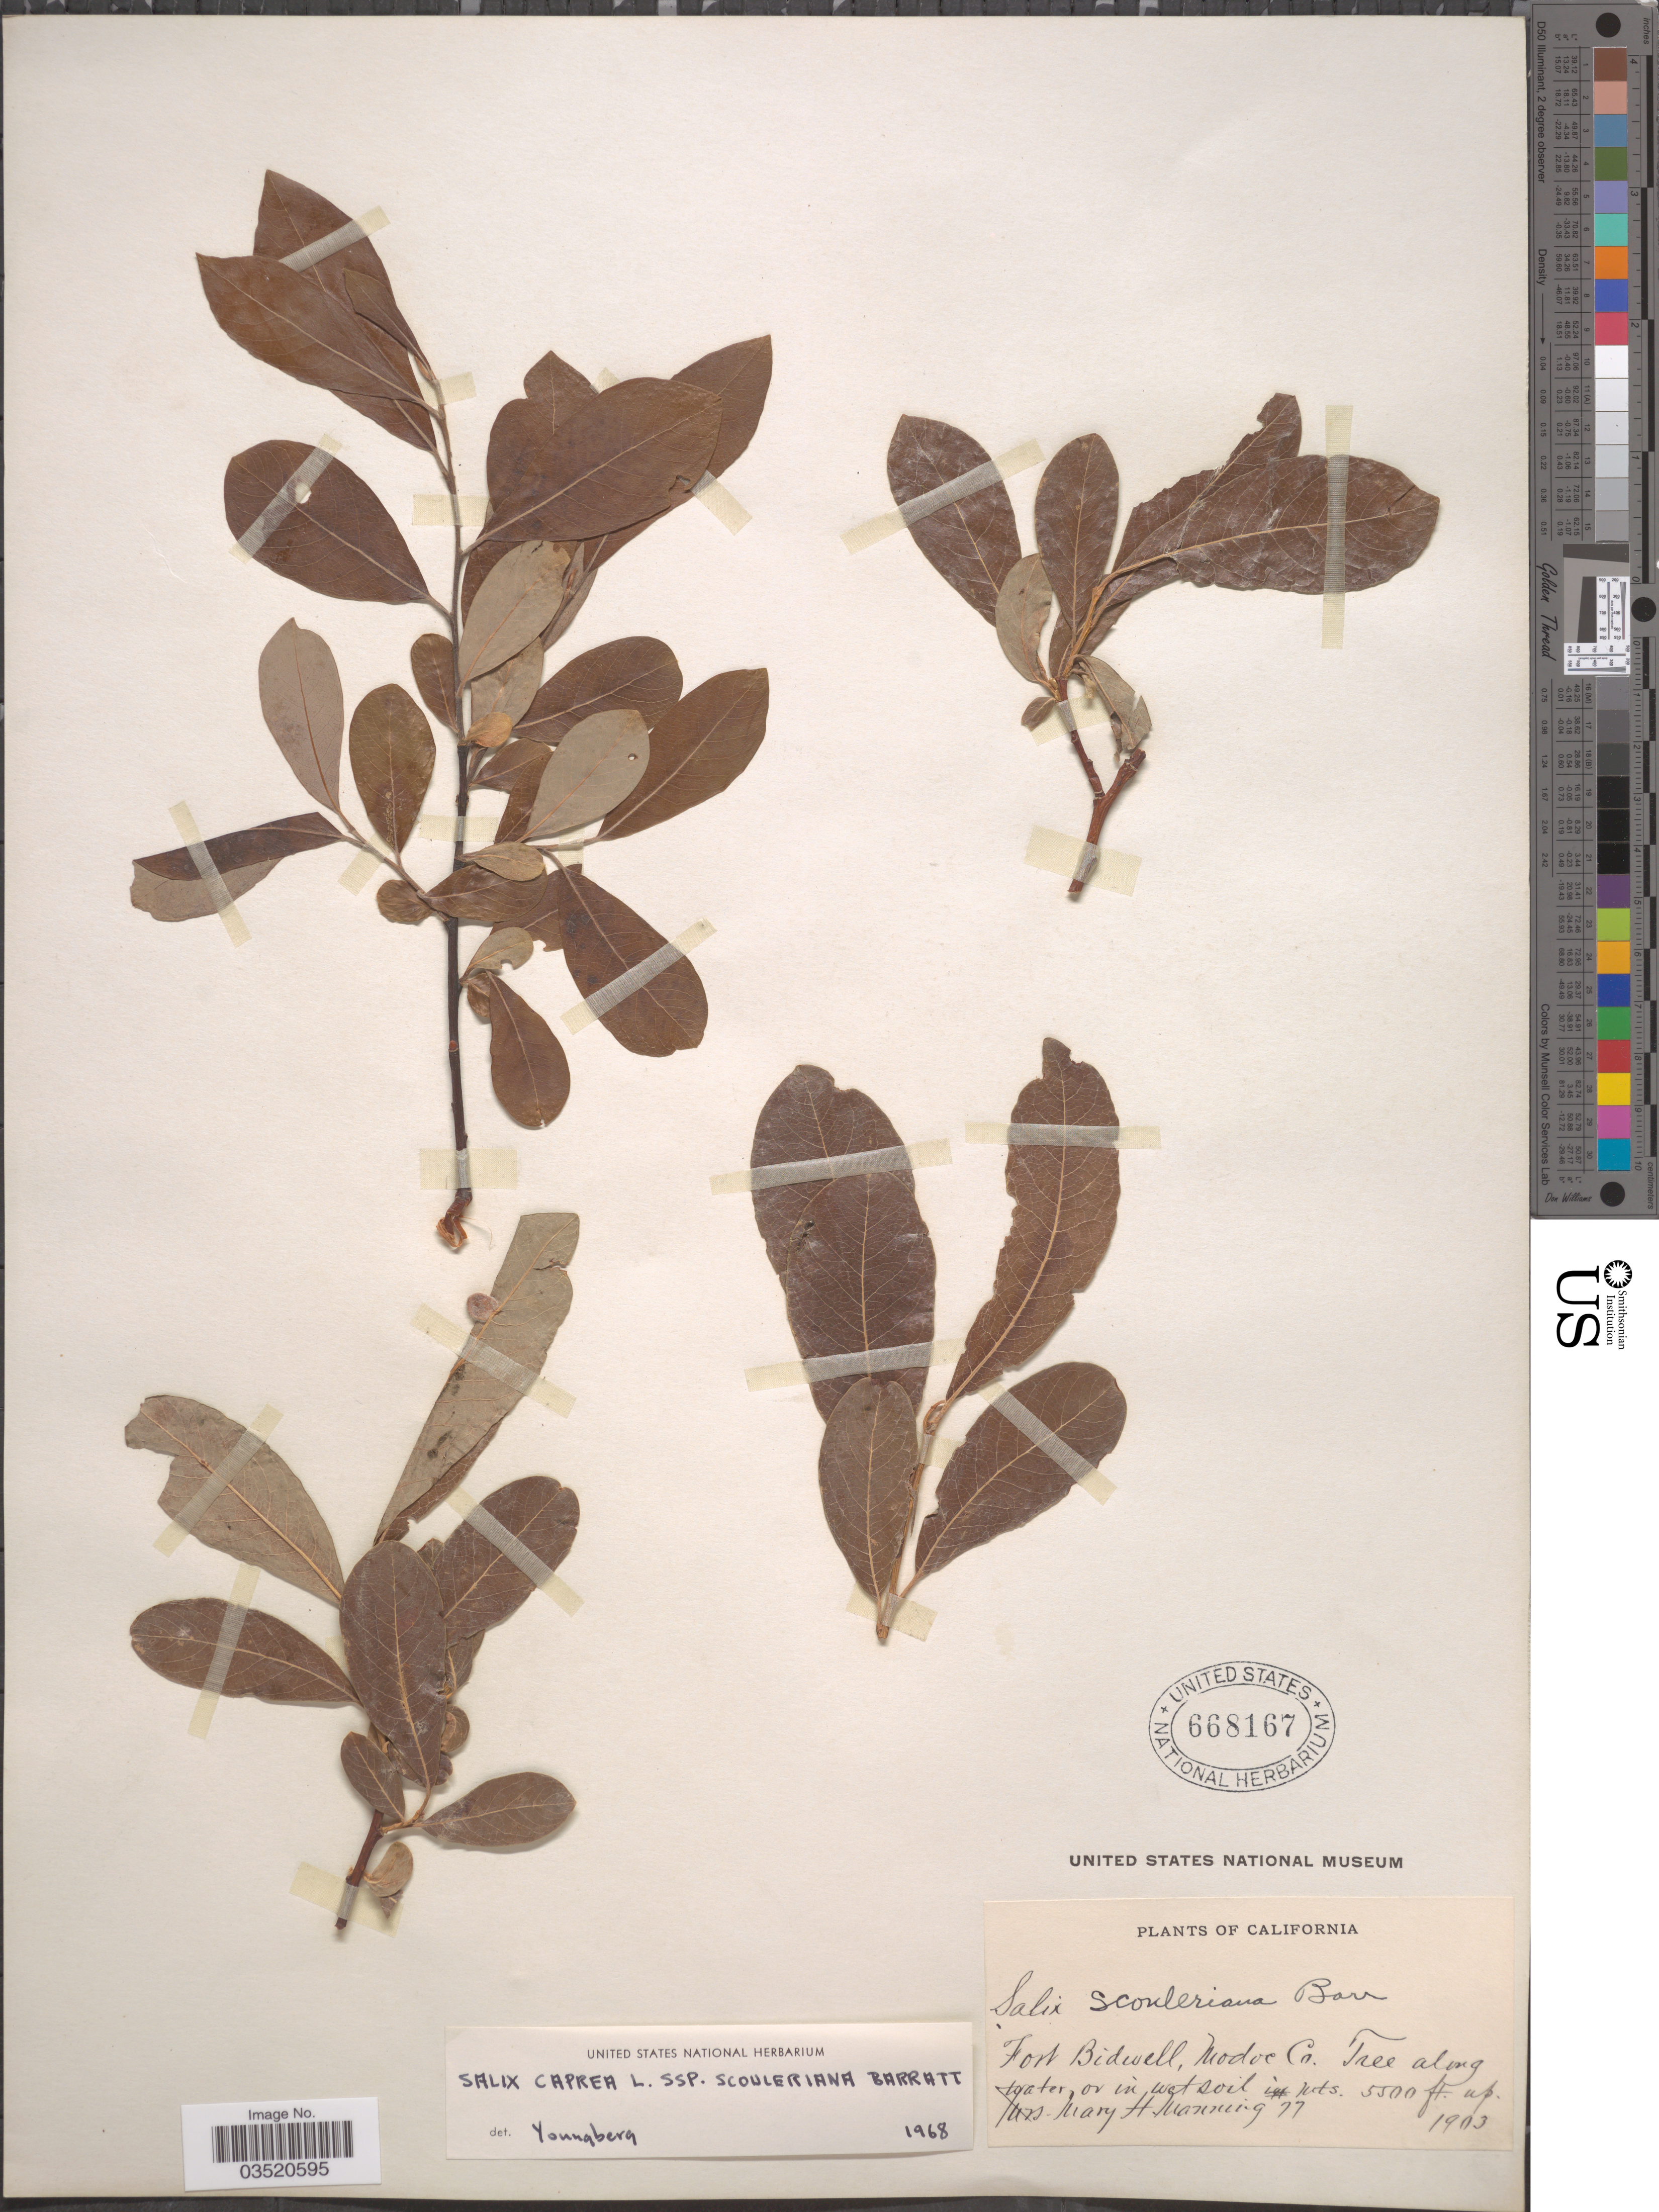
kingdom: Plantae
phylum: Tracheophyta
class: Magnoliopsida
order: Malpighiales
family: Salicaceae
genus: Salix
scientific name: Salix scouleriana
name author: Barratt ex Hook.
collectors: M. Manning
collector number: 77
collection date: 1903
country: United States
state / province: California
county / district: Modoc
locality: Fort Bidwell, Modoc Co.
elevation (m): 1676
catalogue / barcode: US 668167